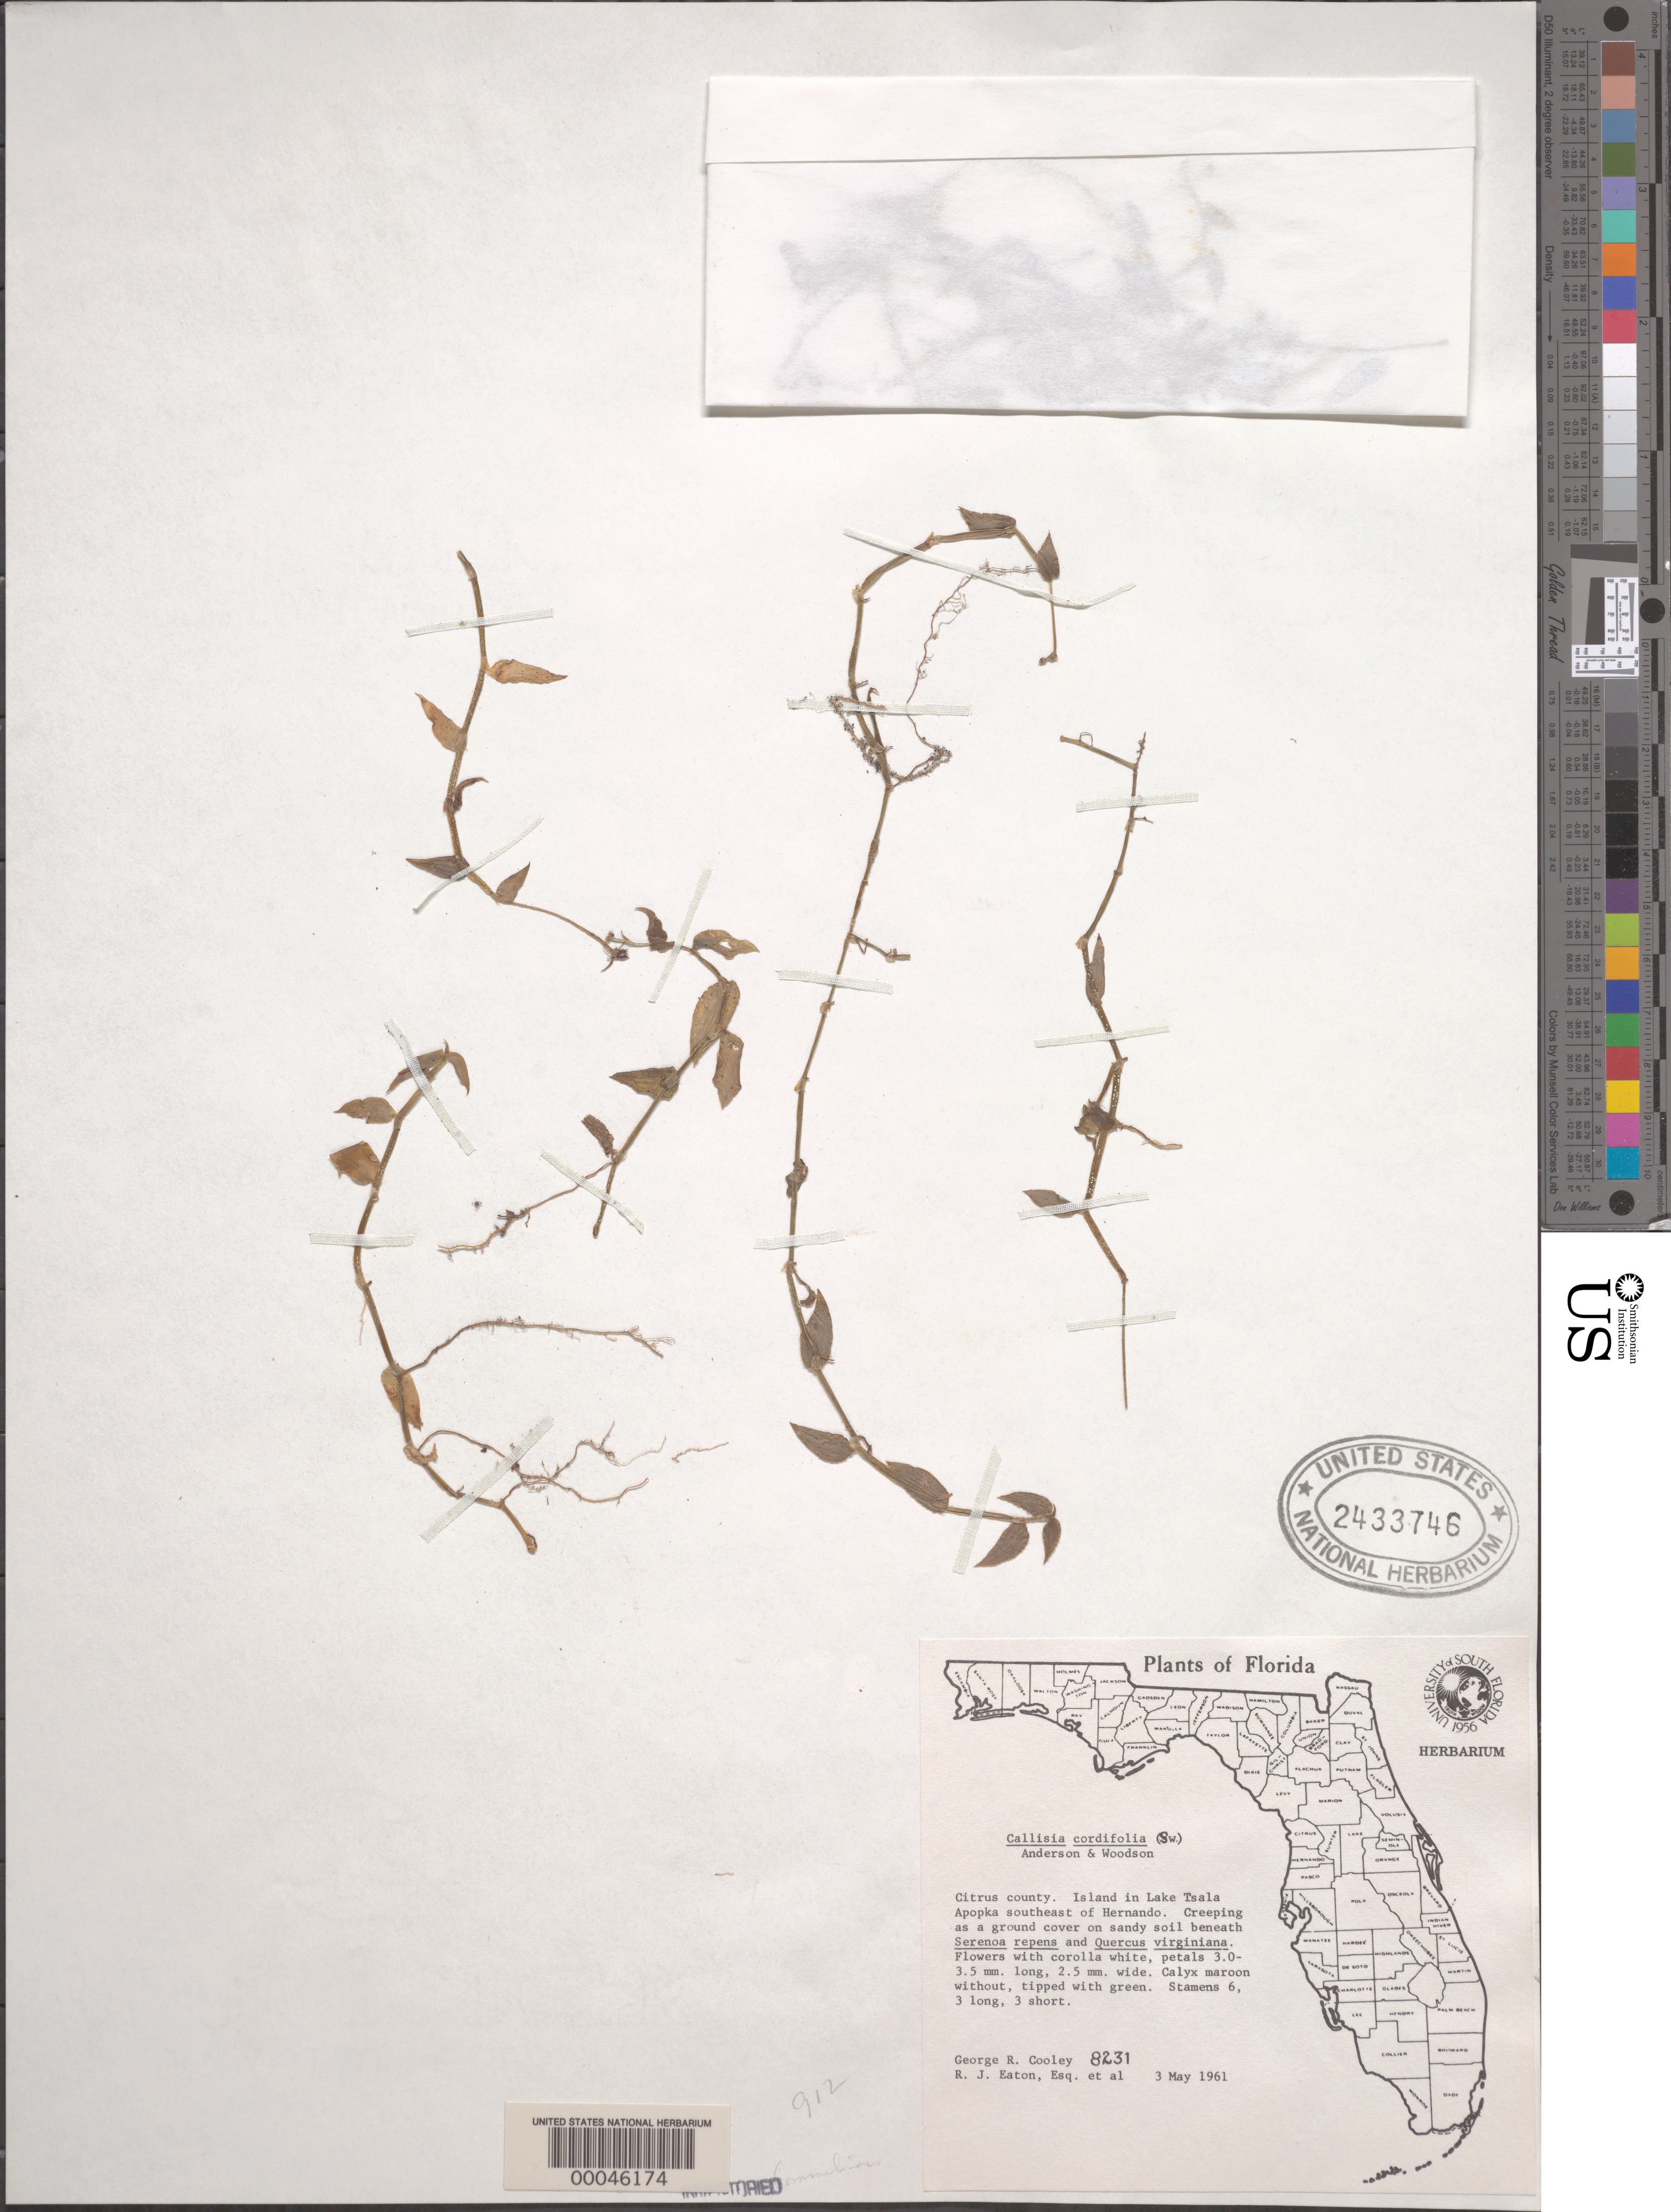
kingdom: Plantae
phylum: Tracheophyta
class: Liliopsida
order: Commelinales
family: Commelinaceae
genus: Callisia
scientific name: Callisia cordifolia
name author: (Sw.) E.S. Anderson & Woodson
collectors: G. R. Cooley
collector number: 8231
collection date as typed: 03 May 1961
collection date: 1961-05-03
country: United States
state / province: Florida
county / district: Citrus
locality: Island in lake tsala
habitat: Sandy soil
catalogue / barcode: US 2433746